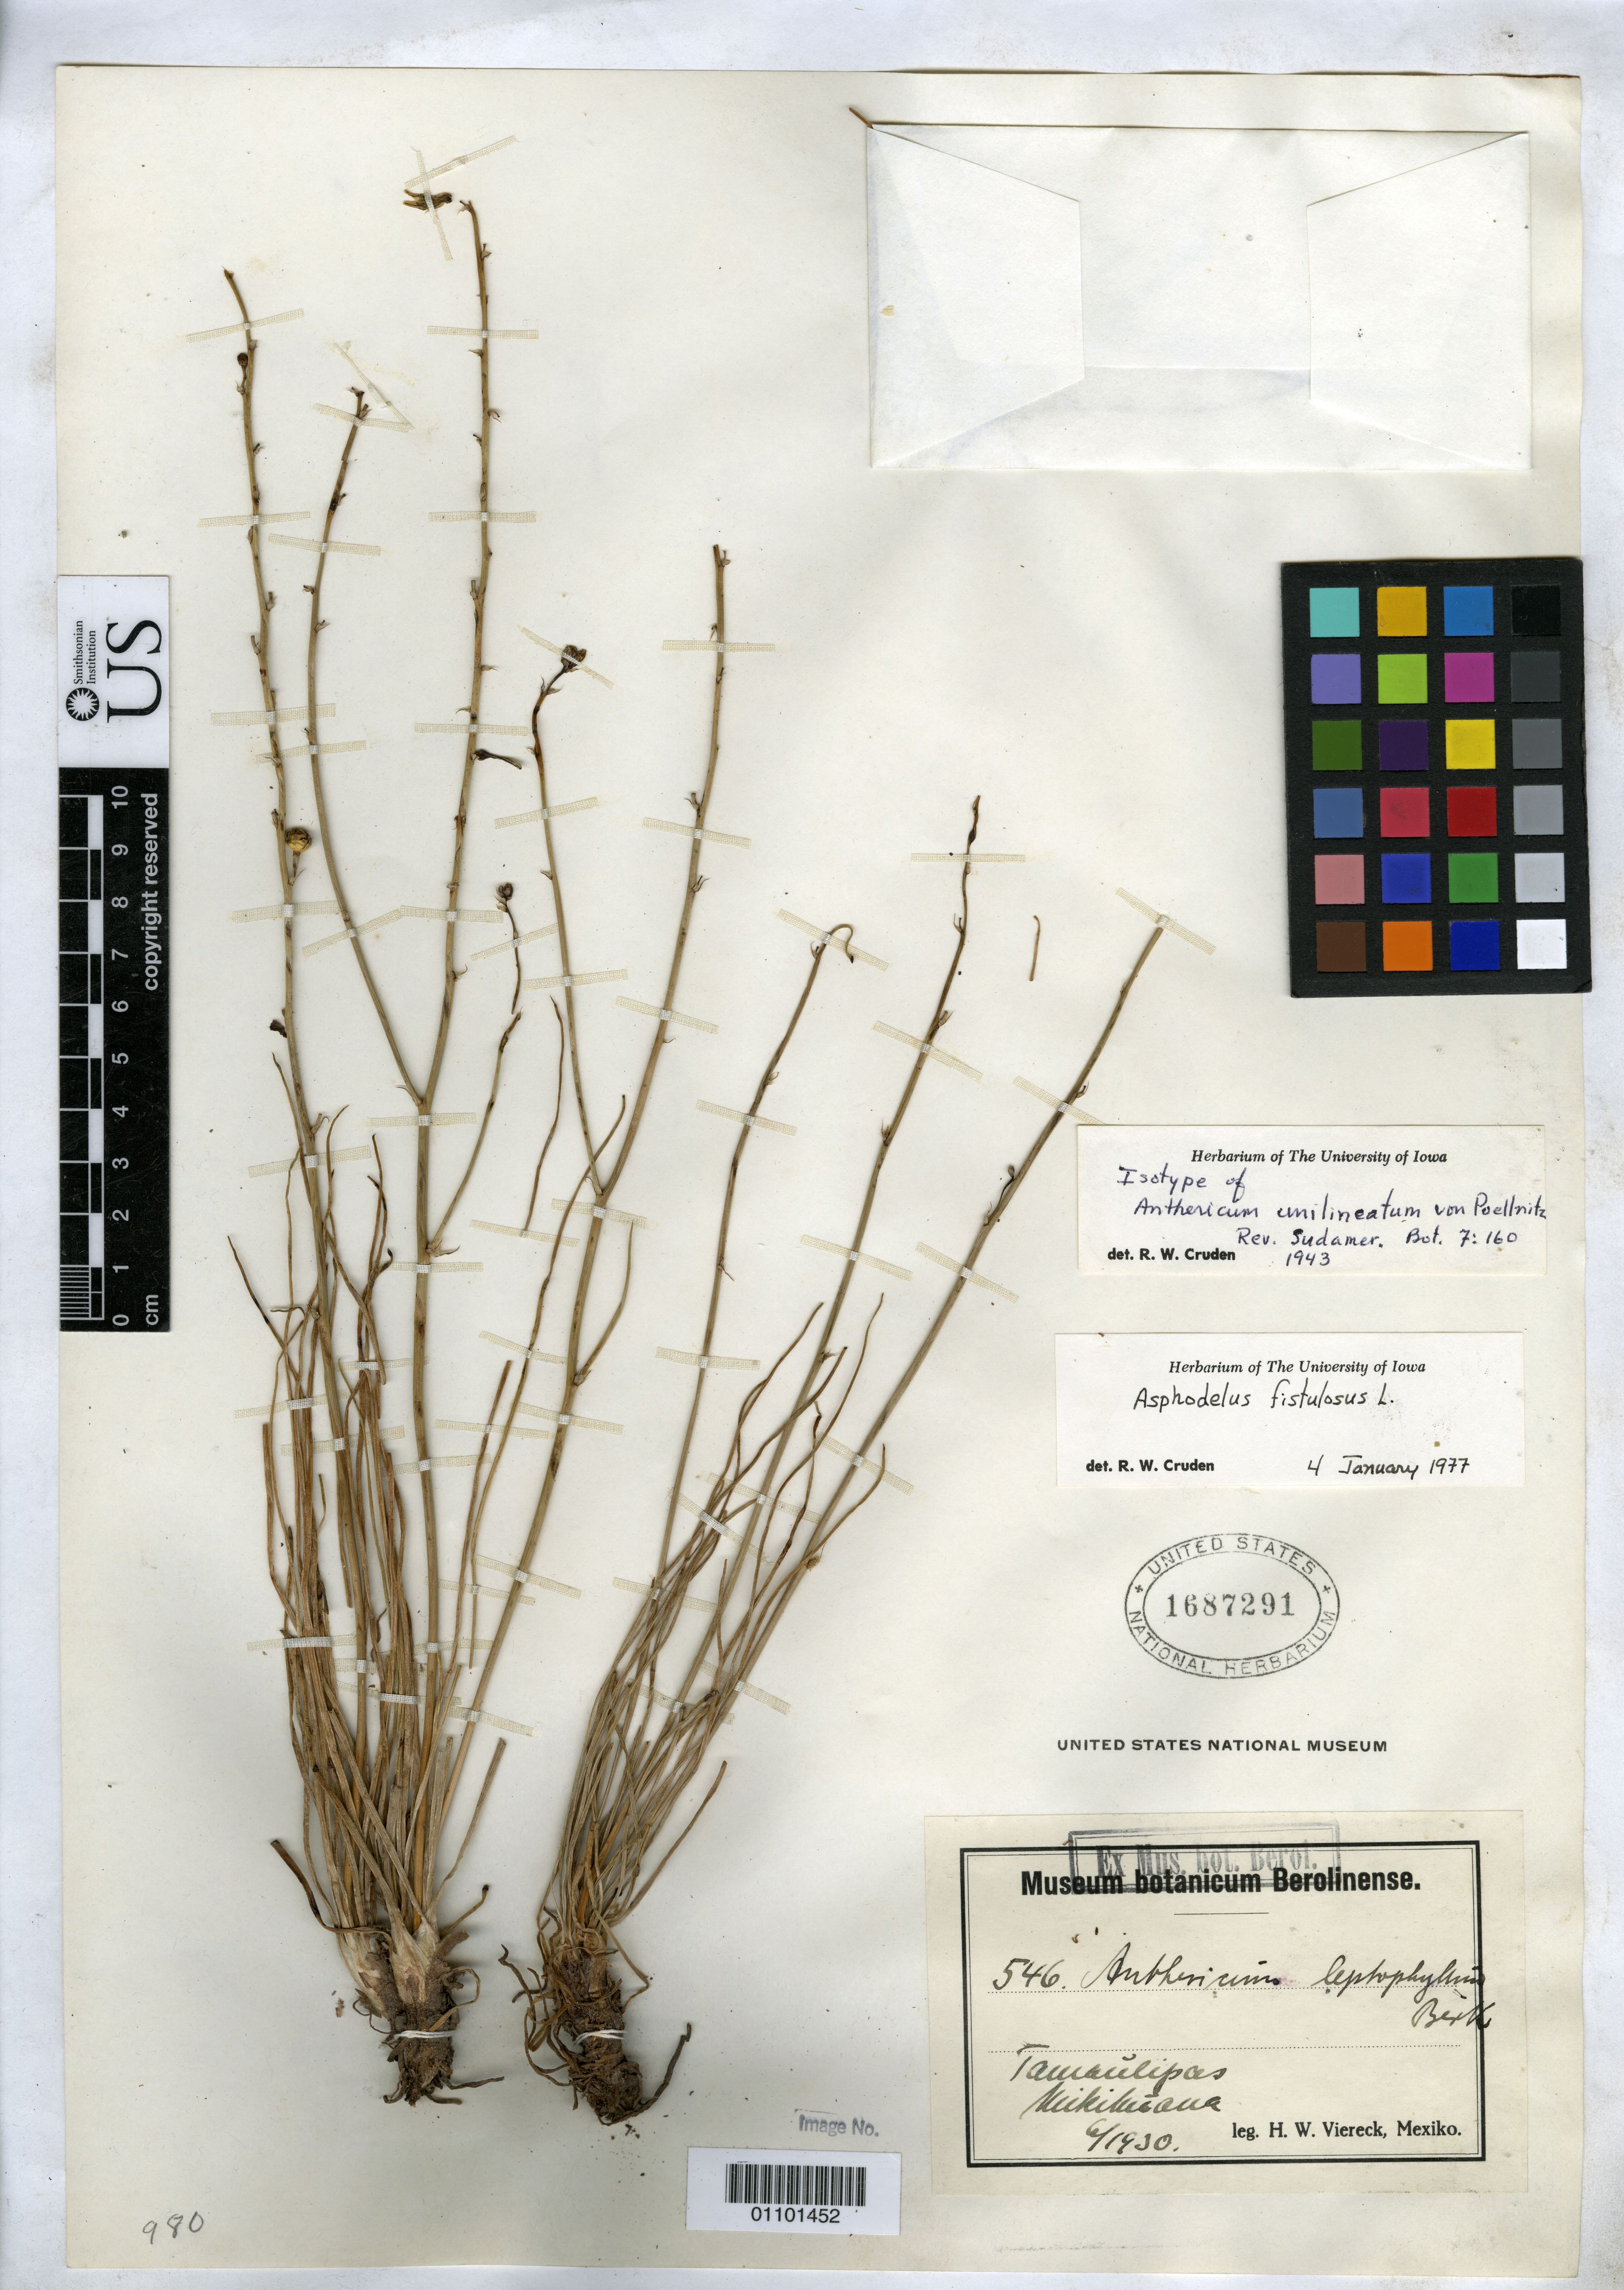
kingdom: Plantae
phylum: Tracheophyta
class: Liliopsida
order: Asparagales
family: Asparagaceae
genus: Anthericum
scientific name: Anthericum unilineatum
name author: Poelln.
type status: Isotype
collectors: H. W. Viereck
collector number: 546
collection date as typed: Jun 1930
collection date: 1930-06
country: Mexico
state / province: Tamaulipas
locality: Mickikuana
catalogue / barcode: US 1687291